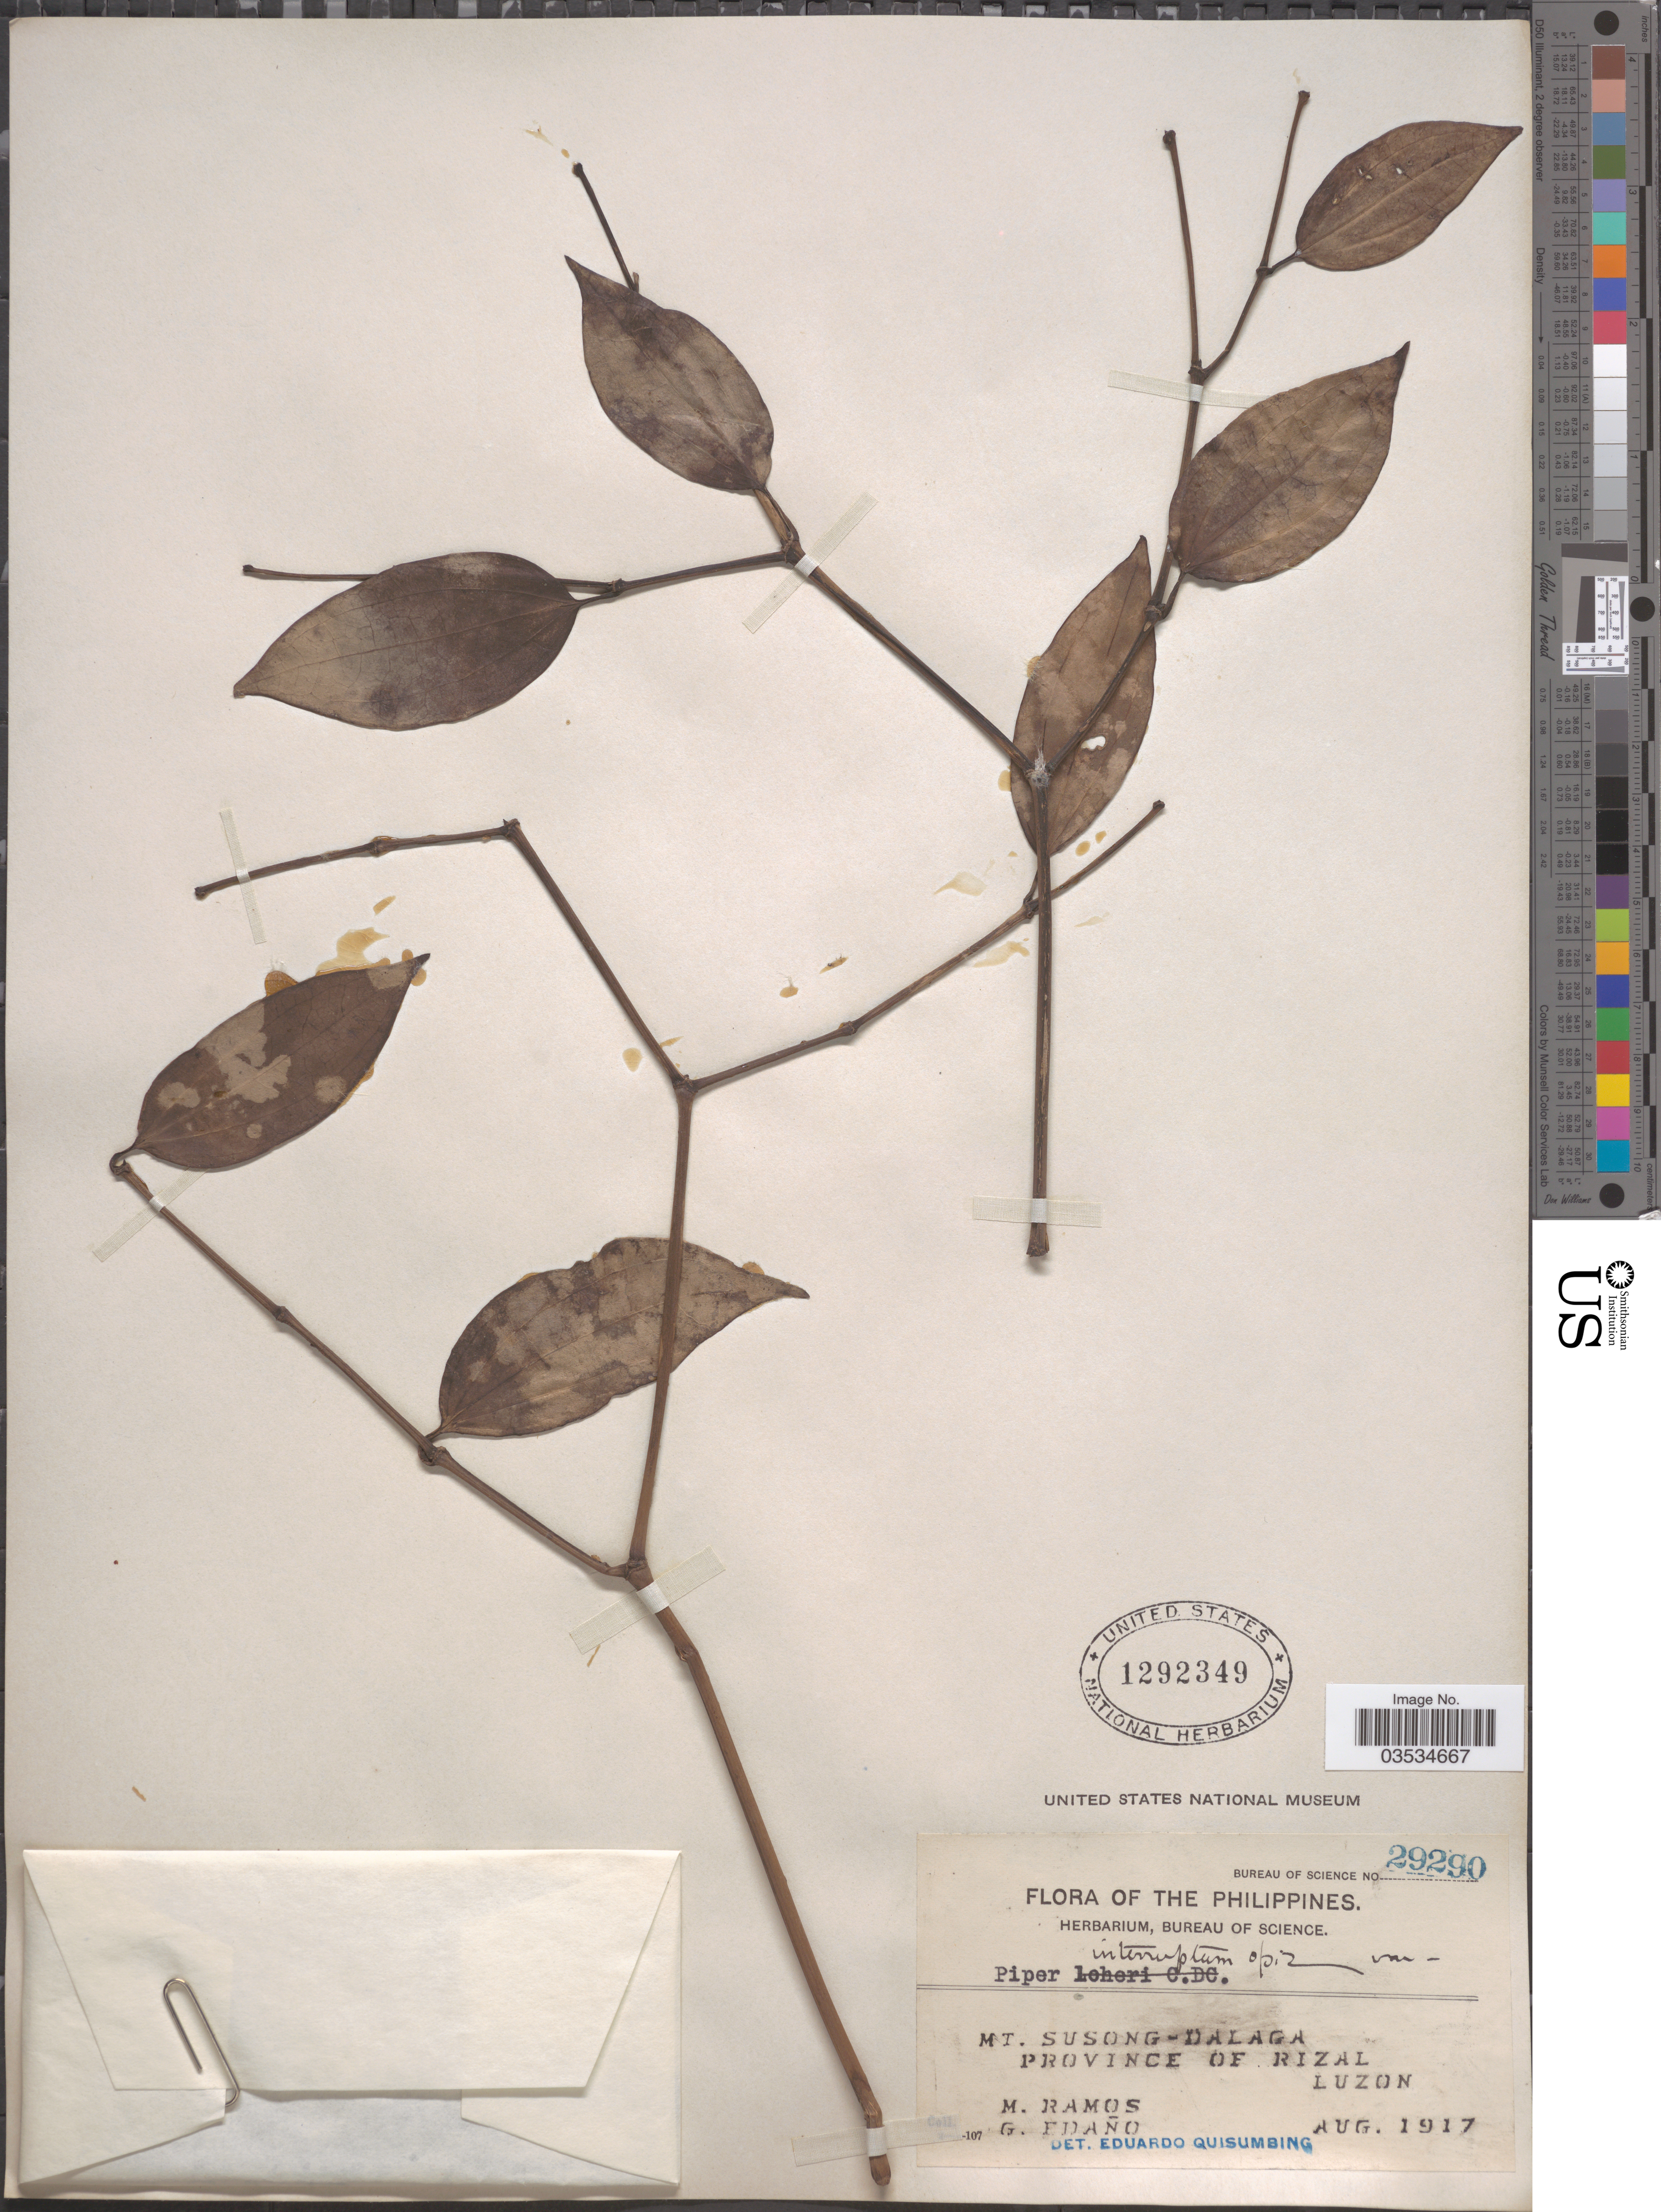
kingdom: Plantae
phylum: Tracheophyta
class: Magnoliopsida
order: Piperales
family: Piperaceae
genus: Piper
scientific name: Piper interruptum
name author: Opiz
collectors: M. Ramos & G. Edaño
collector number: Bureau of Science 29290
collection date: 1917-08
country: Philippines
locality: Mt. Susong-Dalaga. Province of Rizal. Luzon.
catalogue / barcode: US 1292349